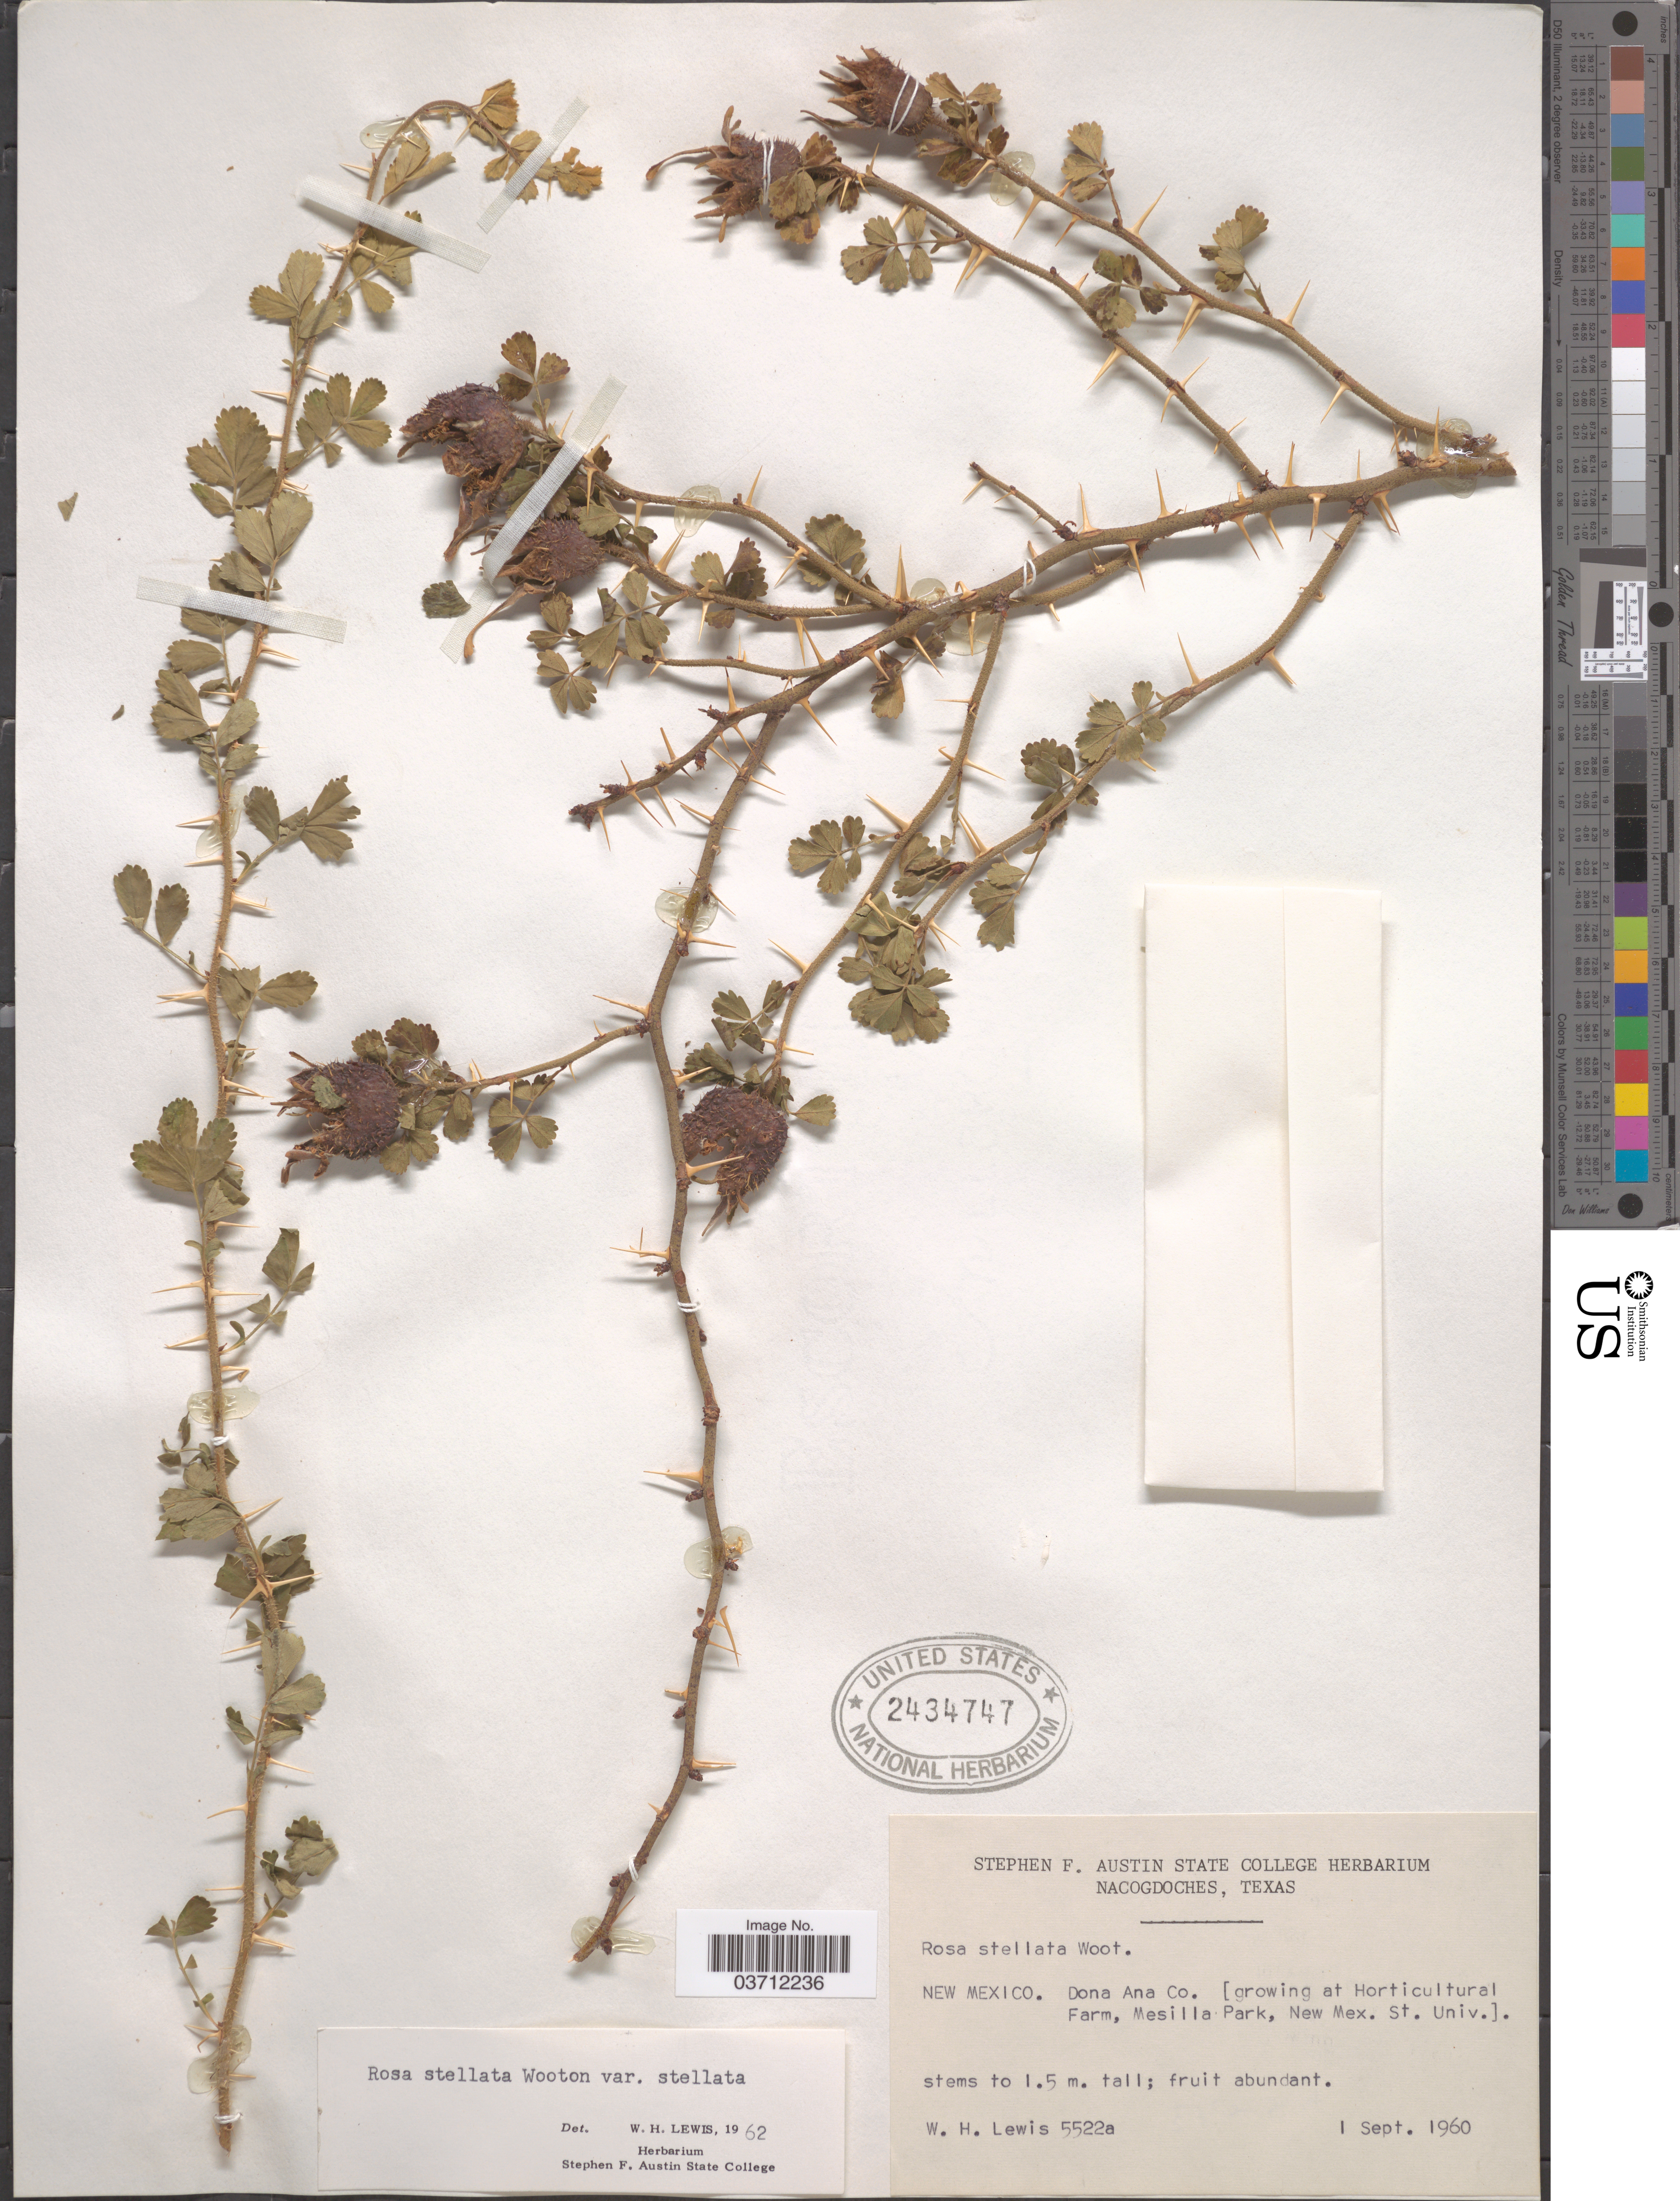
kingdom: Plantae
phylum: Tracheophyta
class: Magnoliopsida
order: Rosales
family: Rosaceae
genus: Rosa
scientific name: Rosa stellata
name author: Wooton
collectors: W. H. Lewis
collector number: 5522a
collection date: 1960-09-01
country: United States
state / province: New Mexico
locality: Dona Ana Co. [growing at Horticultural Farm, Mesilla Park, New Mex. St. Univ.].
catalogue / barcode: US 2434747